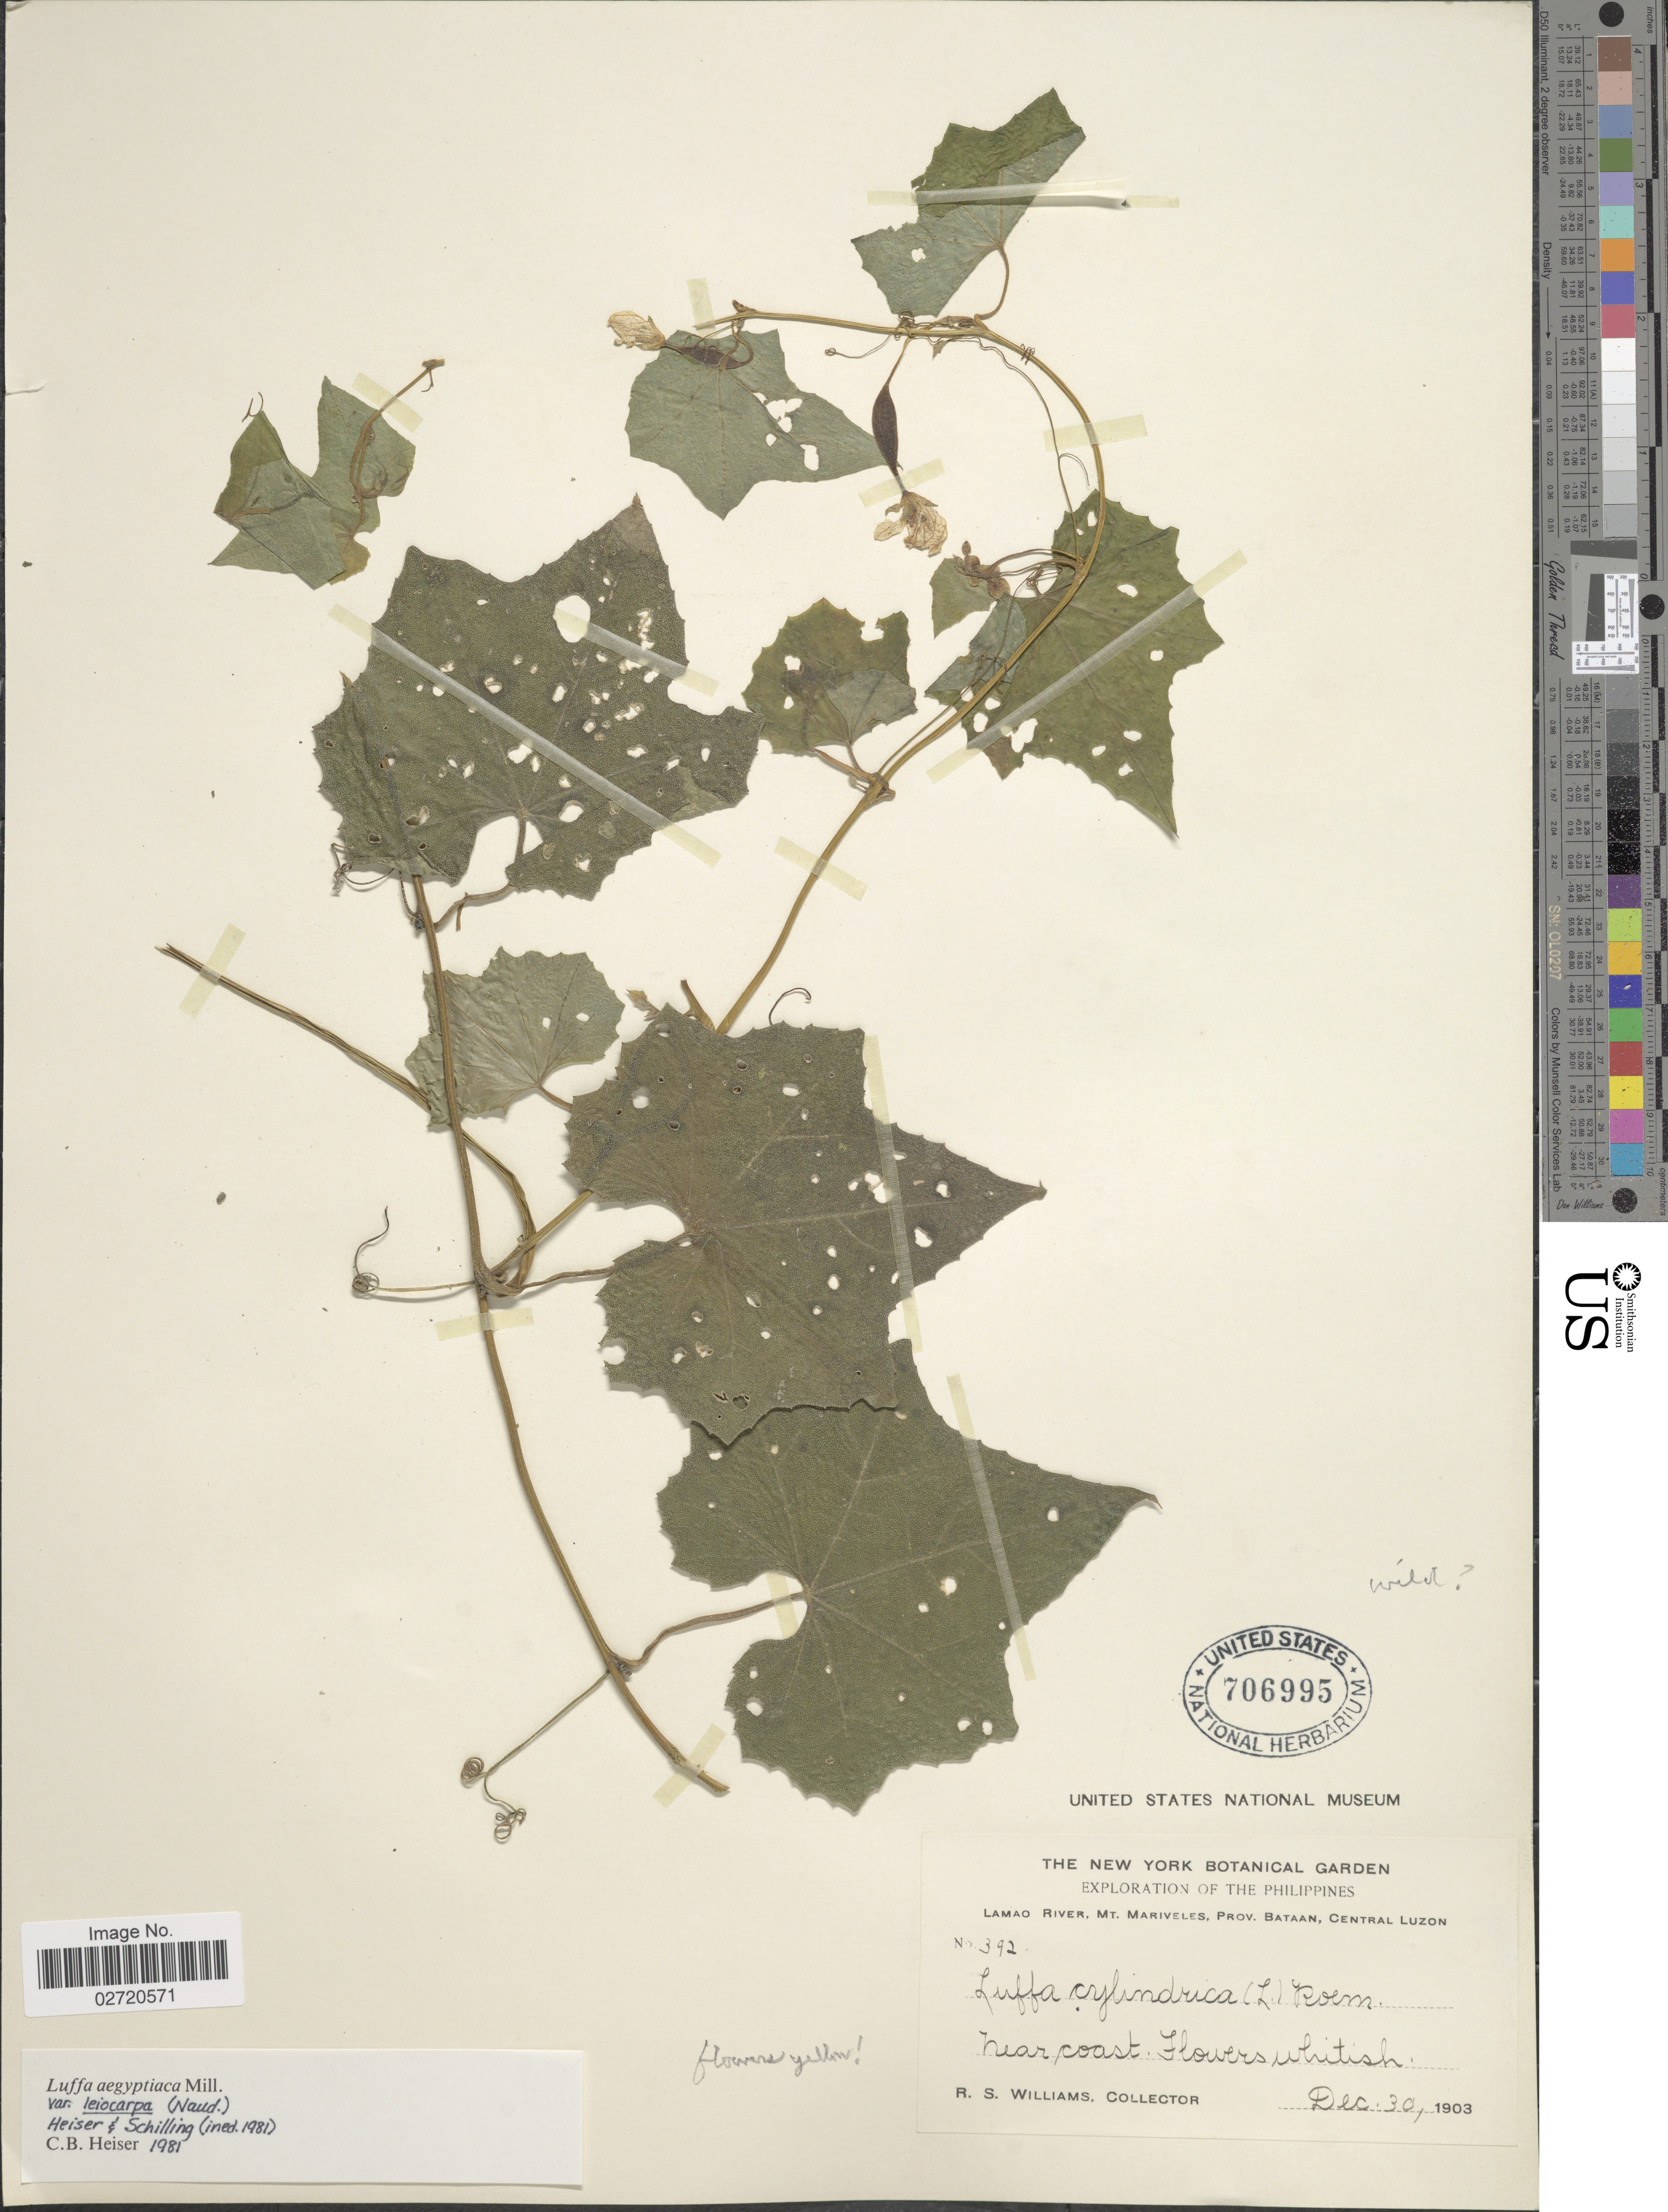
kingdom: Plantae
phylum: Tracheophyta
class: Magnoliopsida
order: Cucurbitales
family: Cucurbitaceae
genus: Luffa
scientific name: Luffa aegyptiaca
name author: Mill.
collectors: R. S. Williams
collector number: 392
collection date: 1903-12-30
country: Philippines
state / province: Central Luzon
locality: Lamao River, Mt. Mariveles, Prov. Bataan, Central Luzon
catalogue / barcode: US 706995